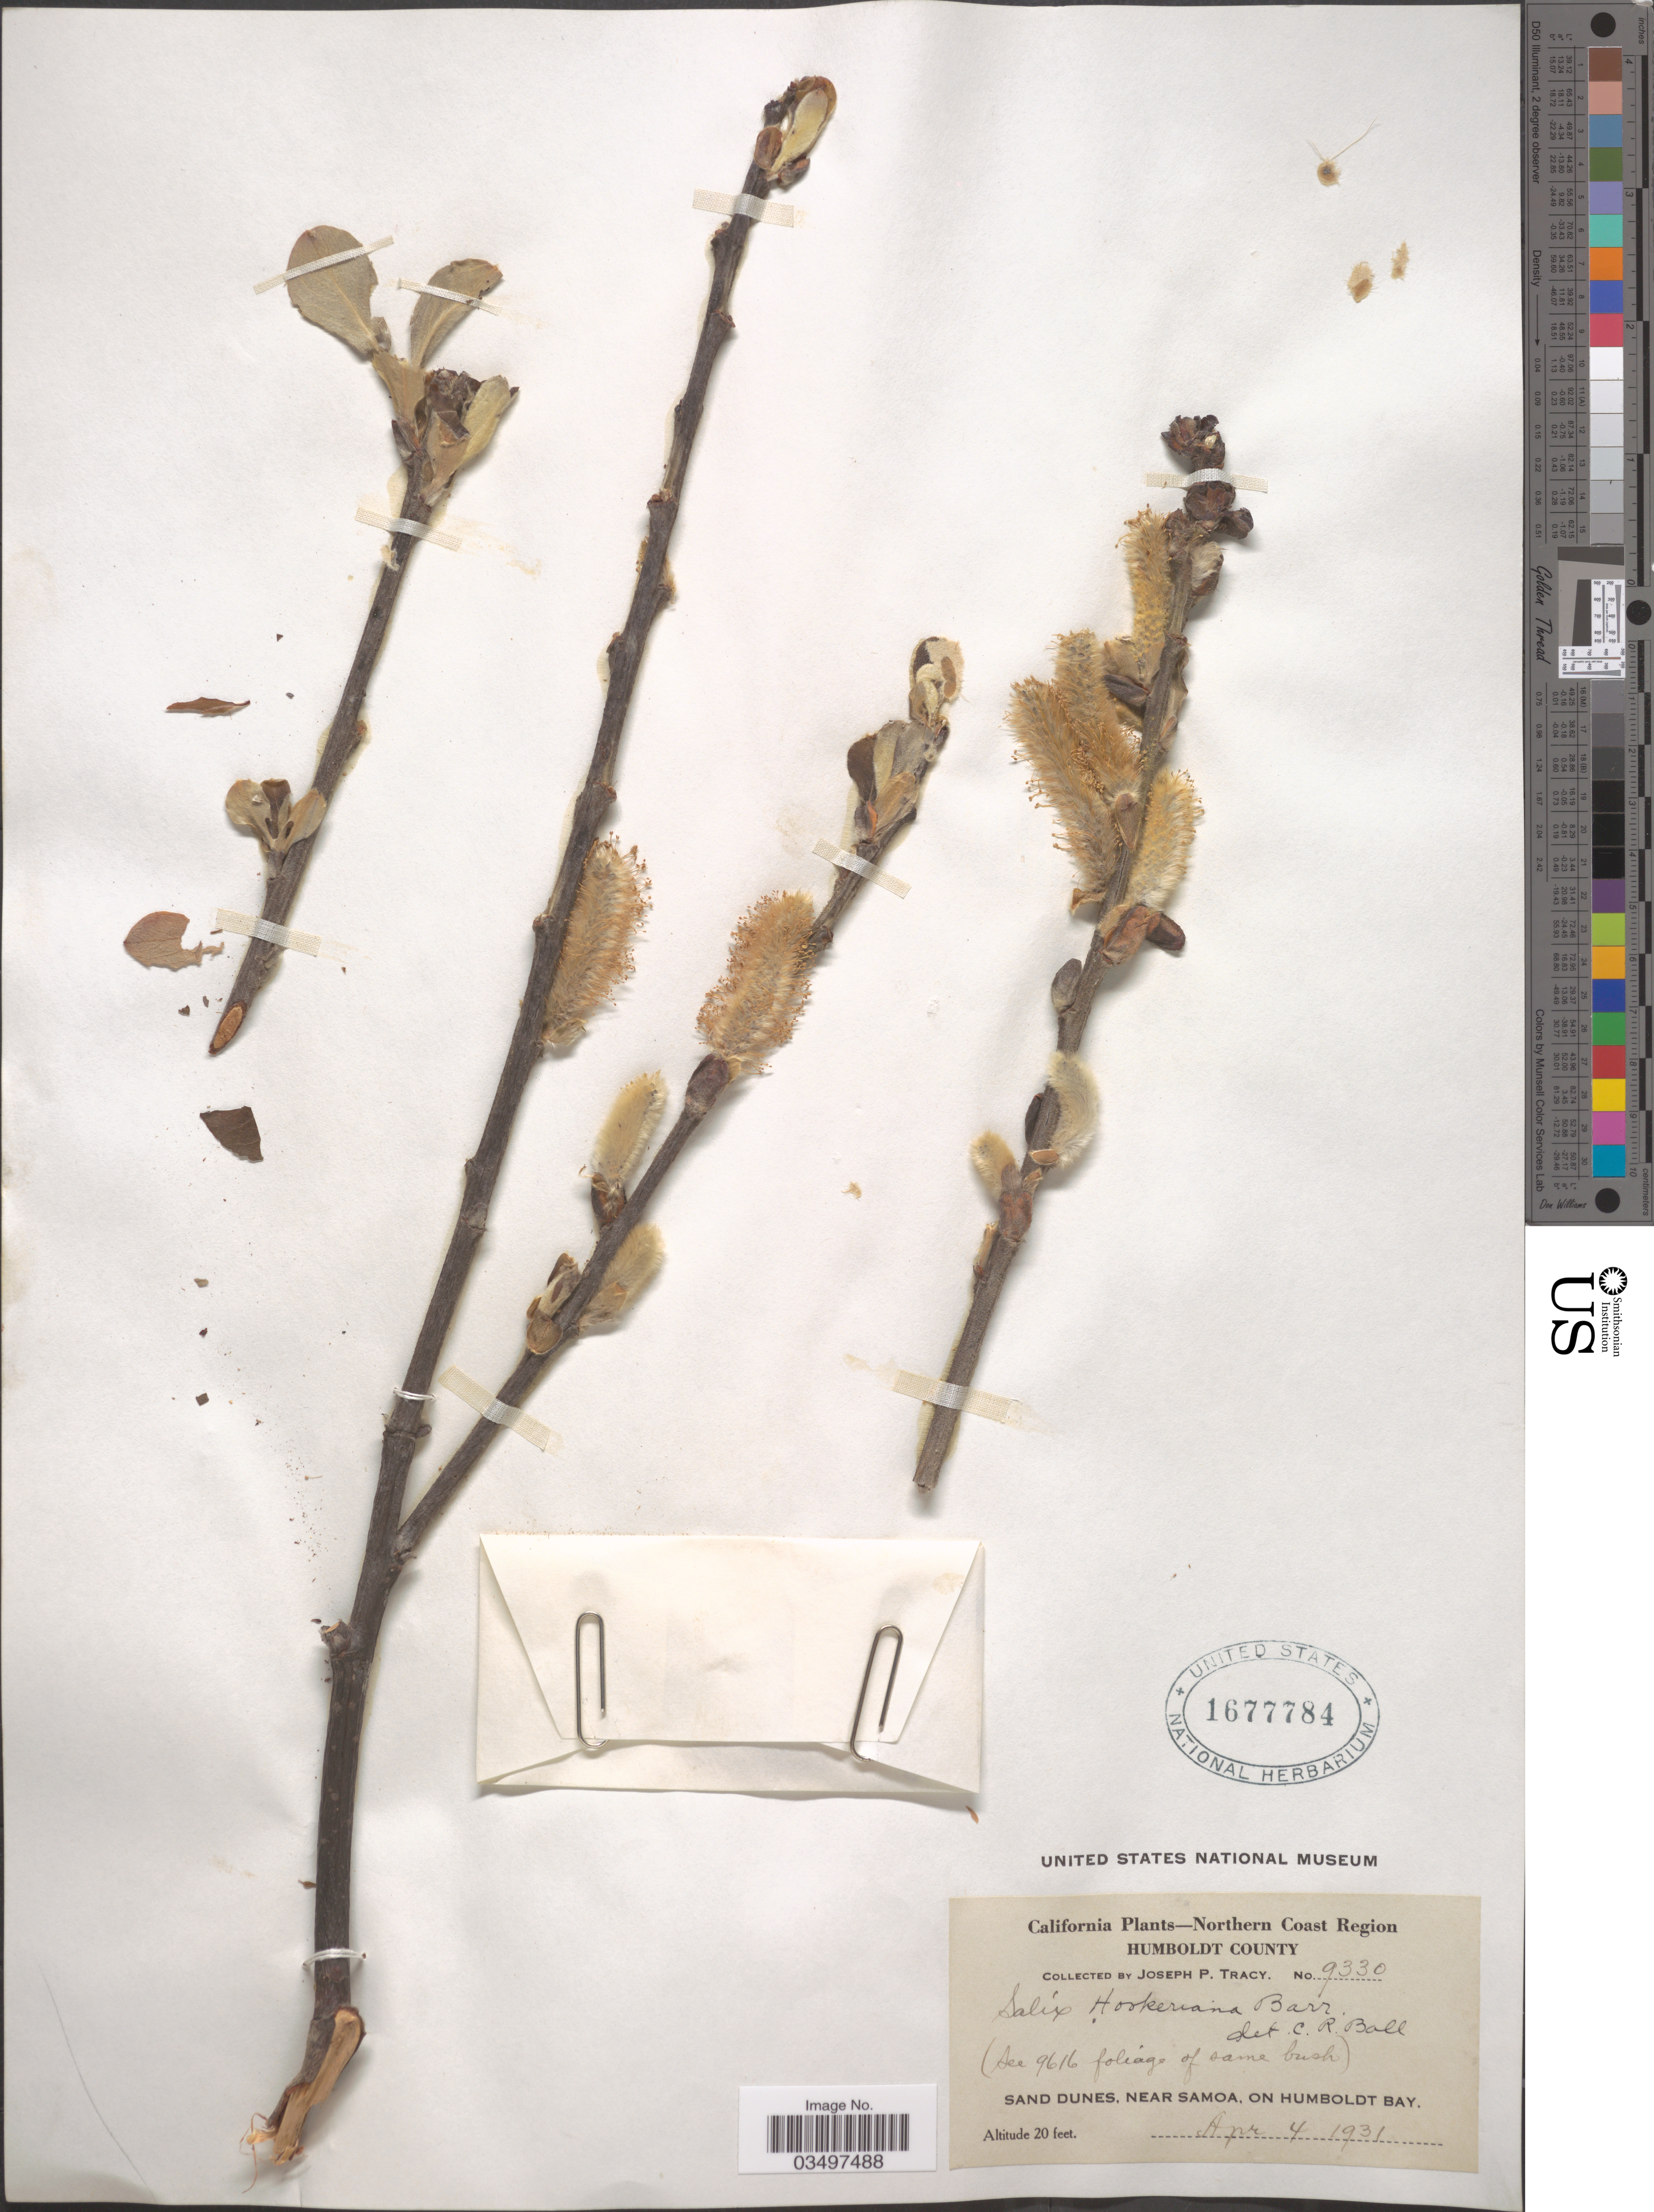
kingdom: Plantae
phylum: Tracheophyta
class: Magnoliopsida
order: Malpighiales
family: Salicaceae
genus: Salix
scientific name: Salix hookeriana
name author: Barratt ex Hook.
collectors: J. Tracy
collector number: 9330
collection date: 1931-04-04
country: United States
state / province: California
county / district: Humboldt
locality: Northern Coast Region. Humboldt County. Sand Dunes, near Samoa, on Humboldt Bay.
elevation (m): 6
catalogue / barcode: US 1677784